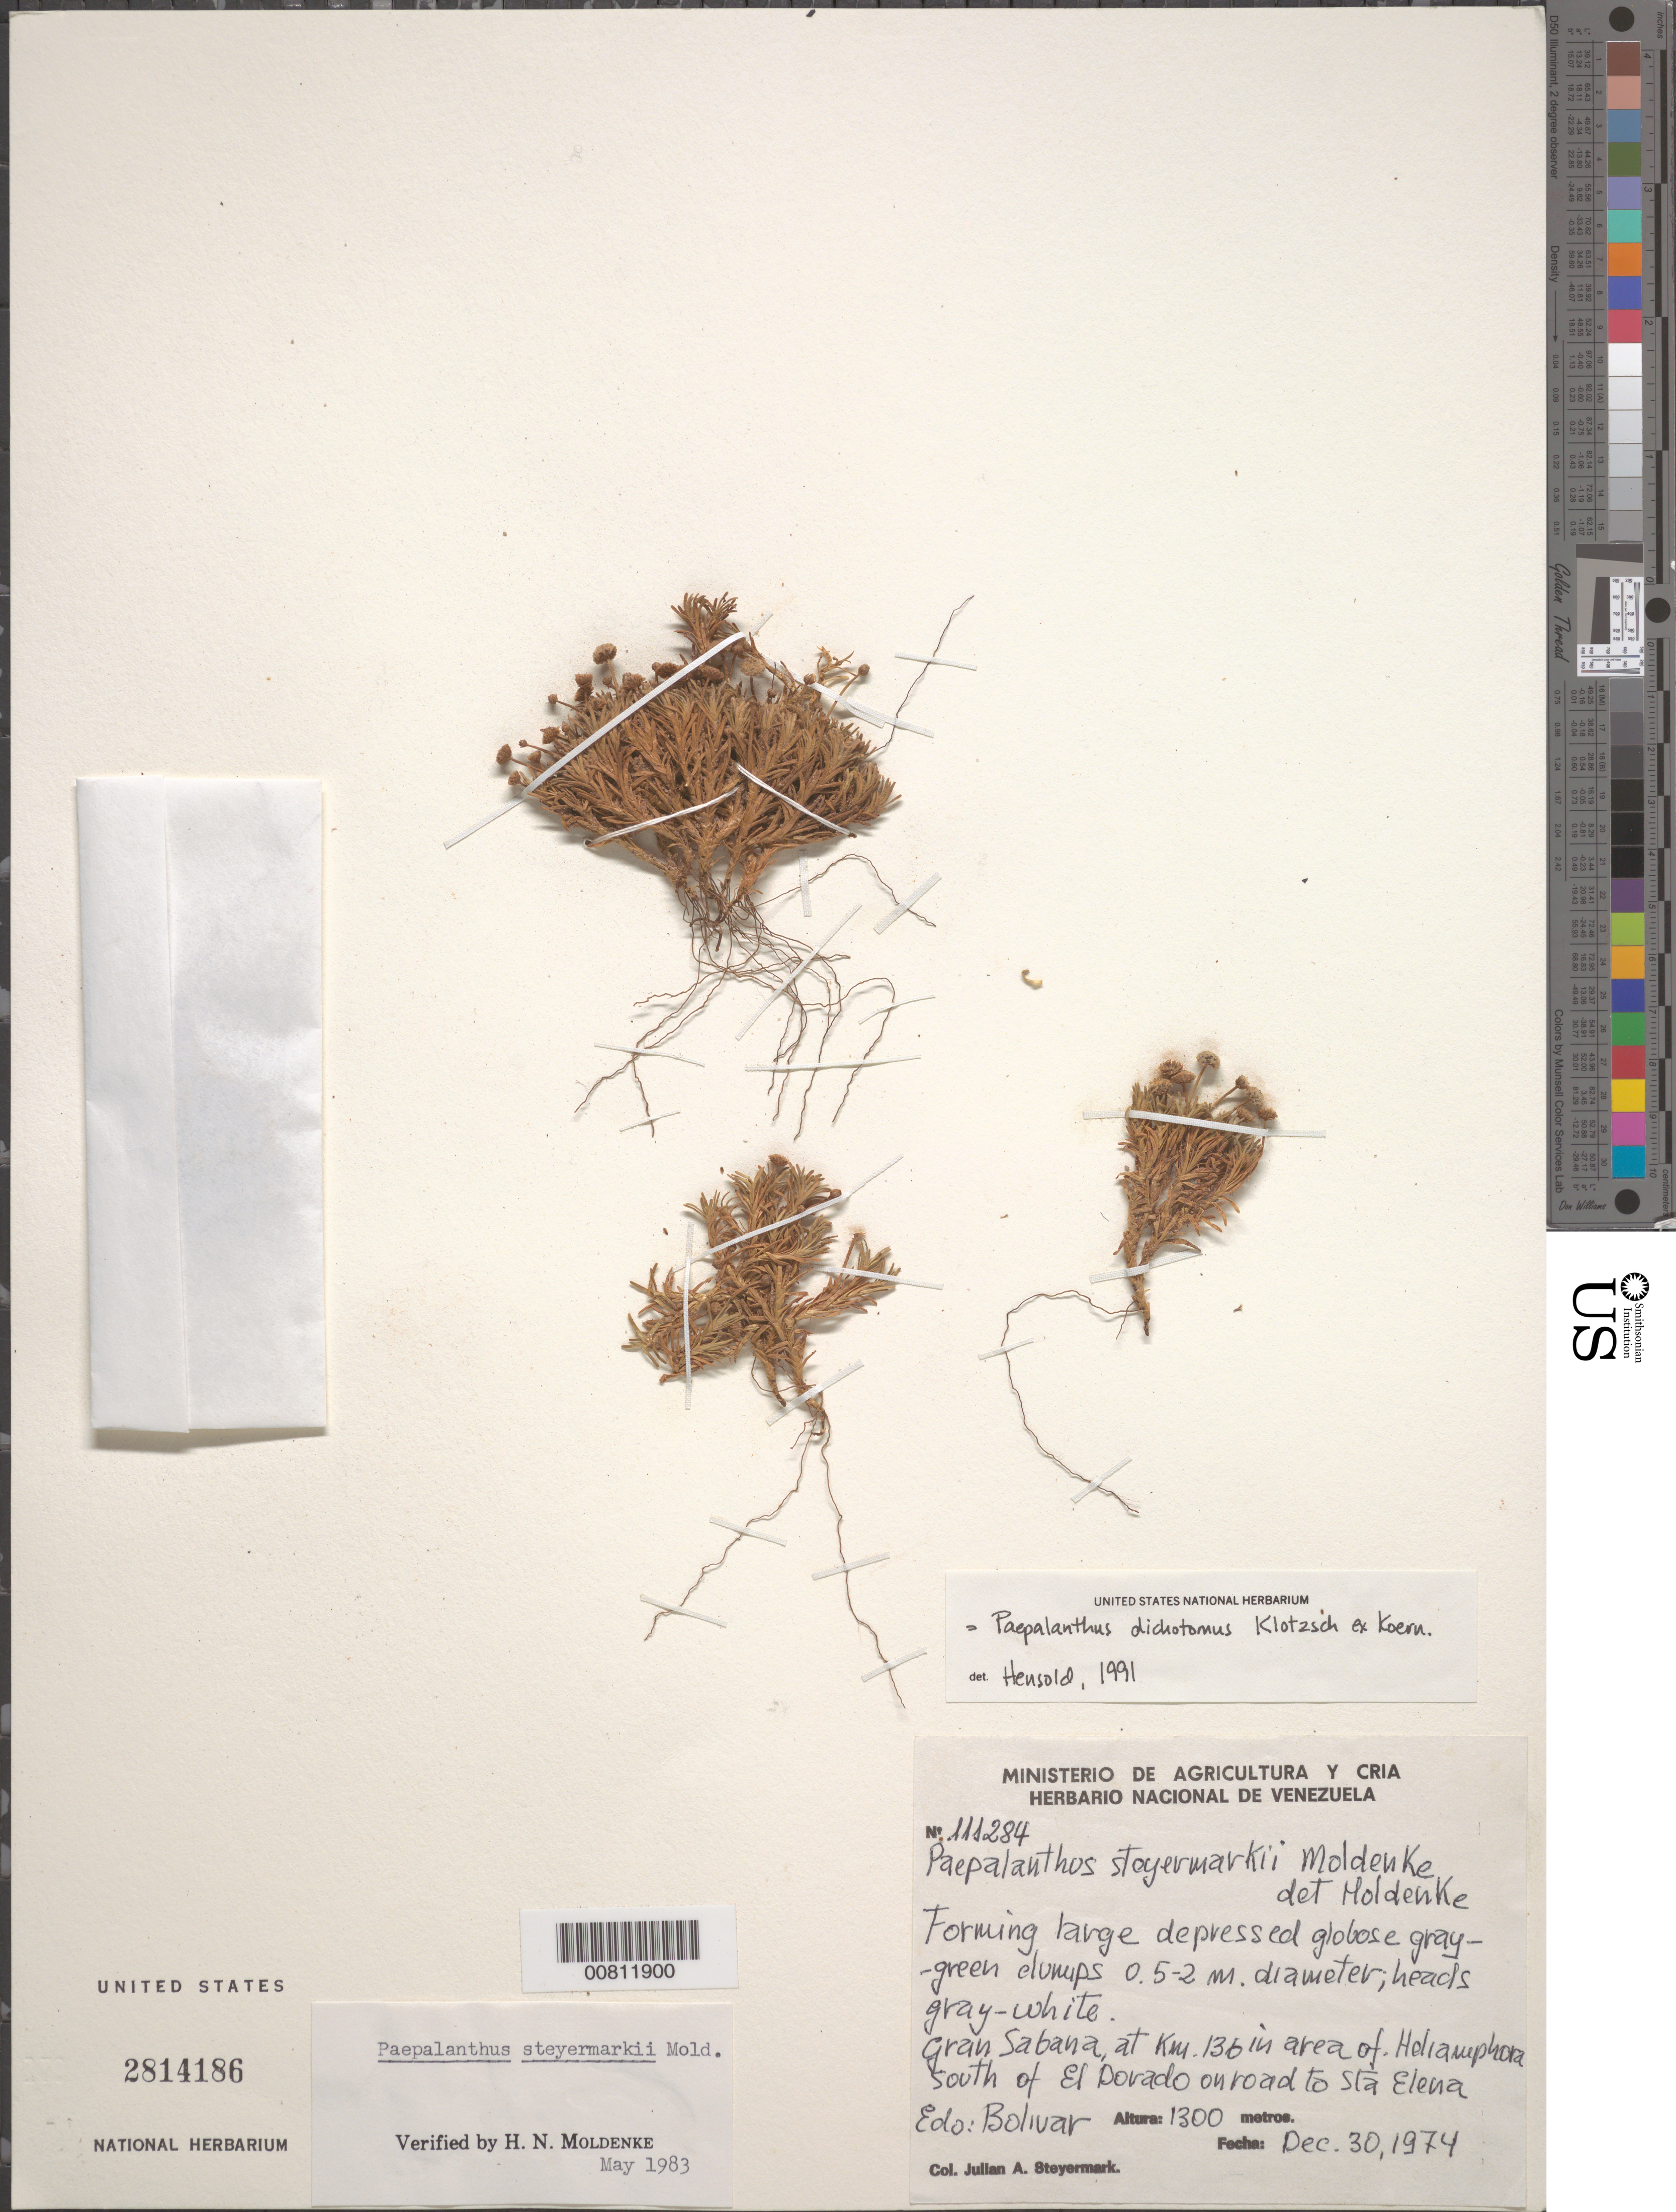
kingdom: Plantae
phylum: Tracheophyta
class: Liliopsida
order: Poales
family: Eriocaulaceae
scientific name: Giuliettia dichotoma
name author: (Klotzsch ex Körn.) Andrino & Sano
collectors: J. Steyermark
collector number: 111284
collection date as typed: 30-Dec-74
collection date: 1974-12-30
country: Venezuela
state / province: Bolívar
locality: Gran Sabana, km 136, S of El Dorado on road to Santa Elena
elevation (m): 1300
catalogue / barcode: US 2814186